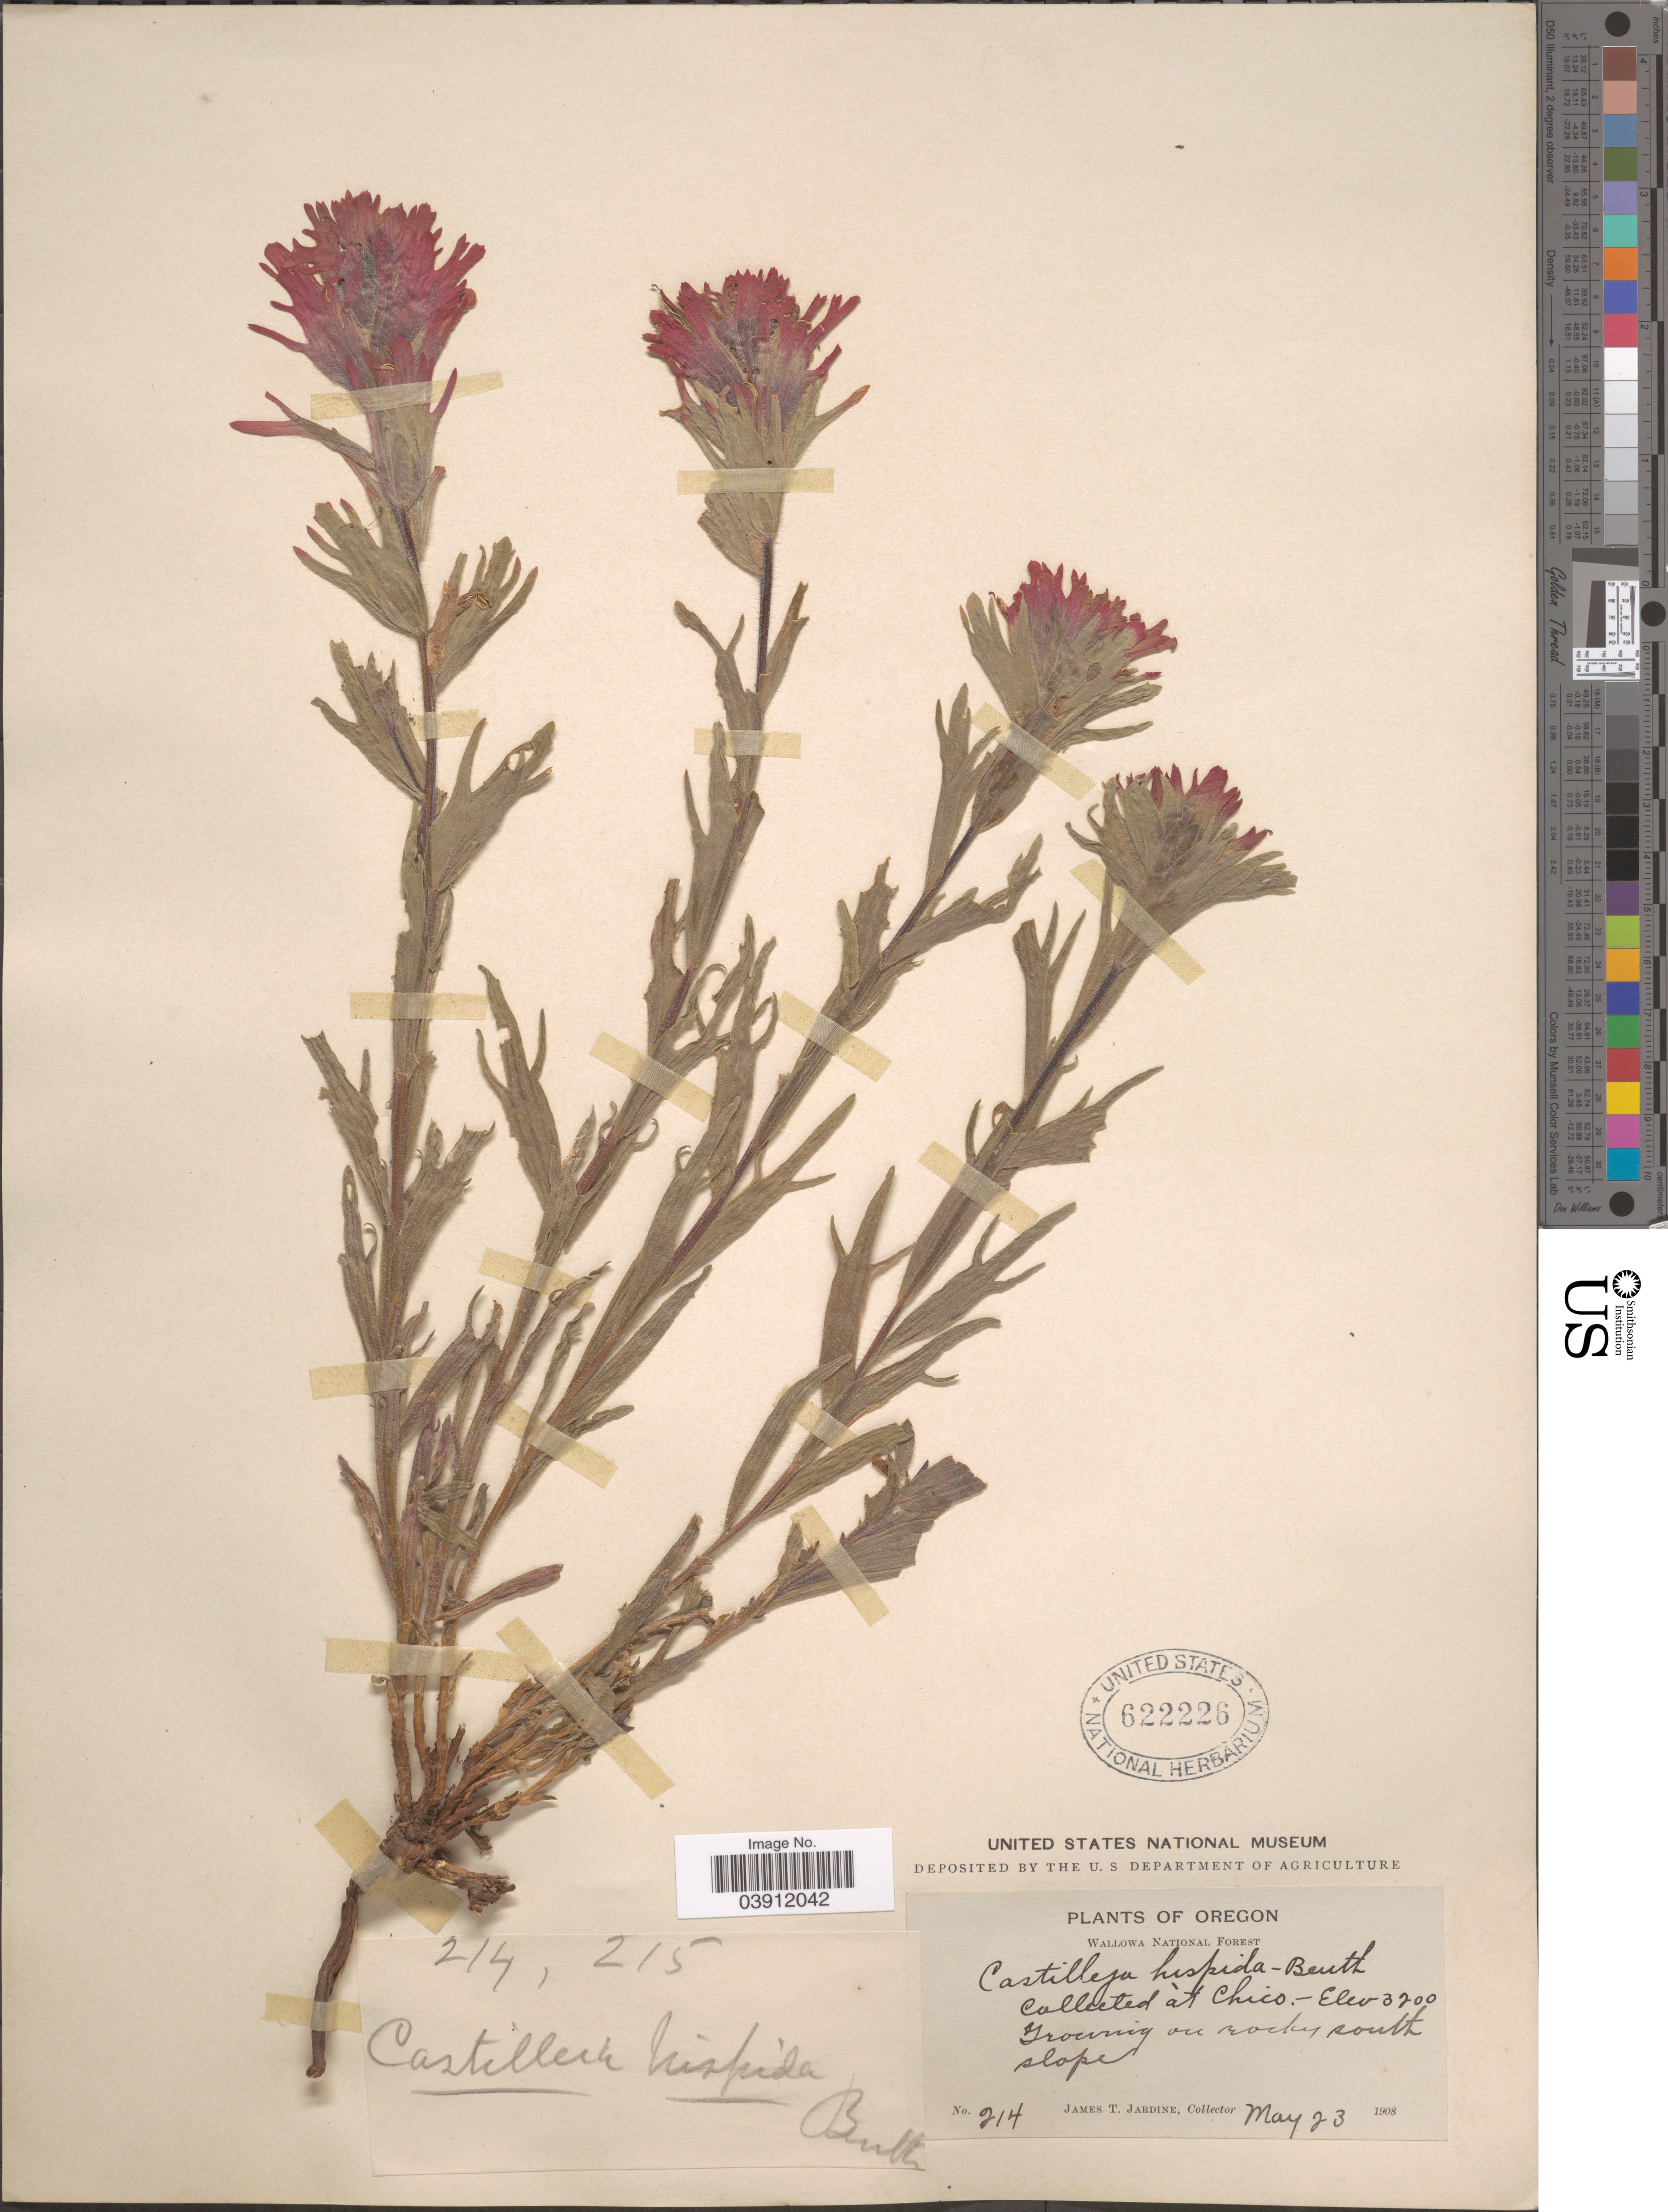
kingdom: Plantae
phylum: Tracheophyta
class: Magnoliopsida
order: Lamiales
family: Orobanchaceae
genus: Castilleja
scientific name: Castilleja hispida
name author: Benth. ex Hook.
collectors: J. T. Jardine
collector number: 214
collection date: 1908-05-23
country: United States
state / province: Oregon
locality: Wallowa National Forest. Chico. Growing on rocky south slope.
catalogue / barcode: US 622226